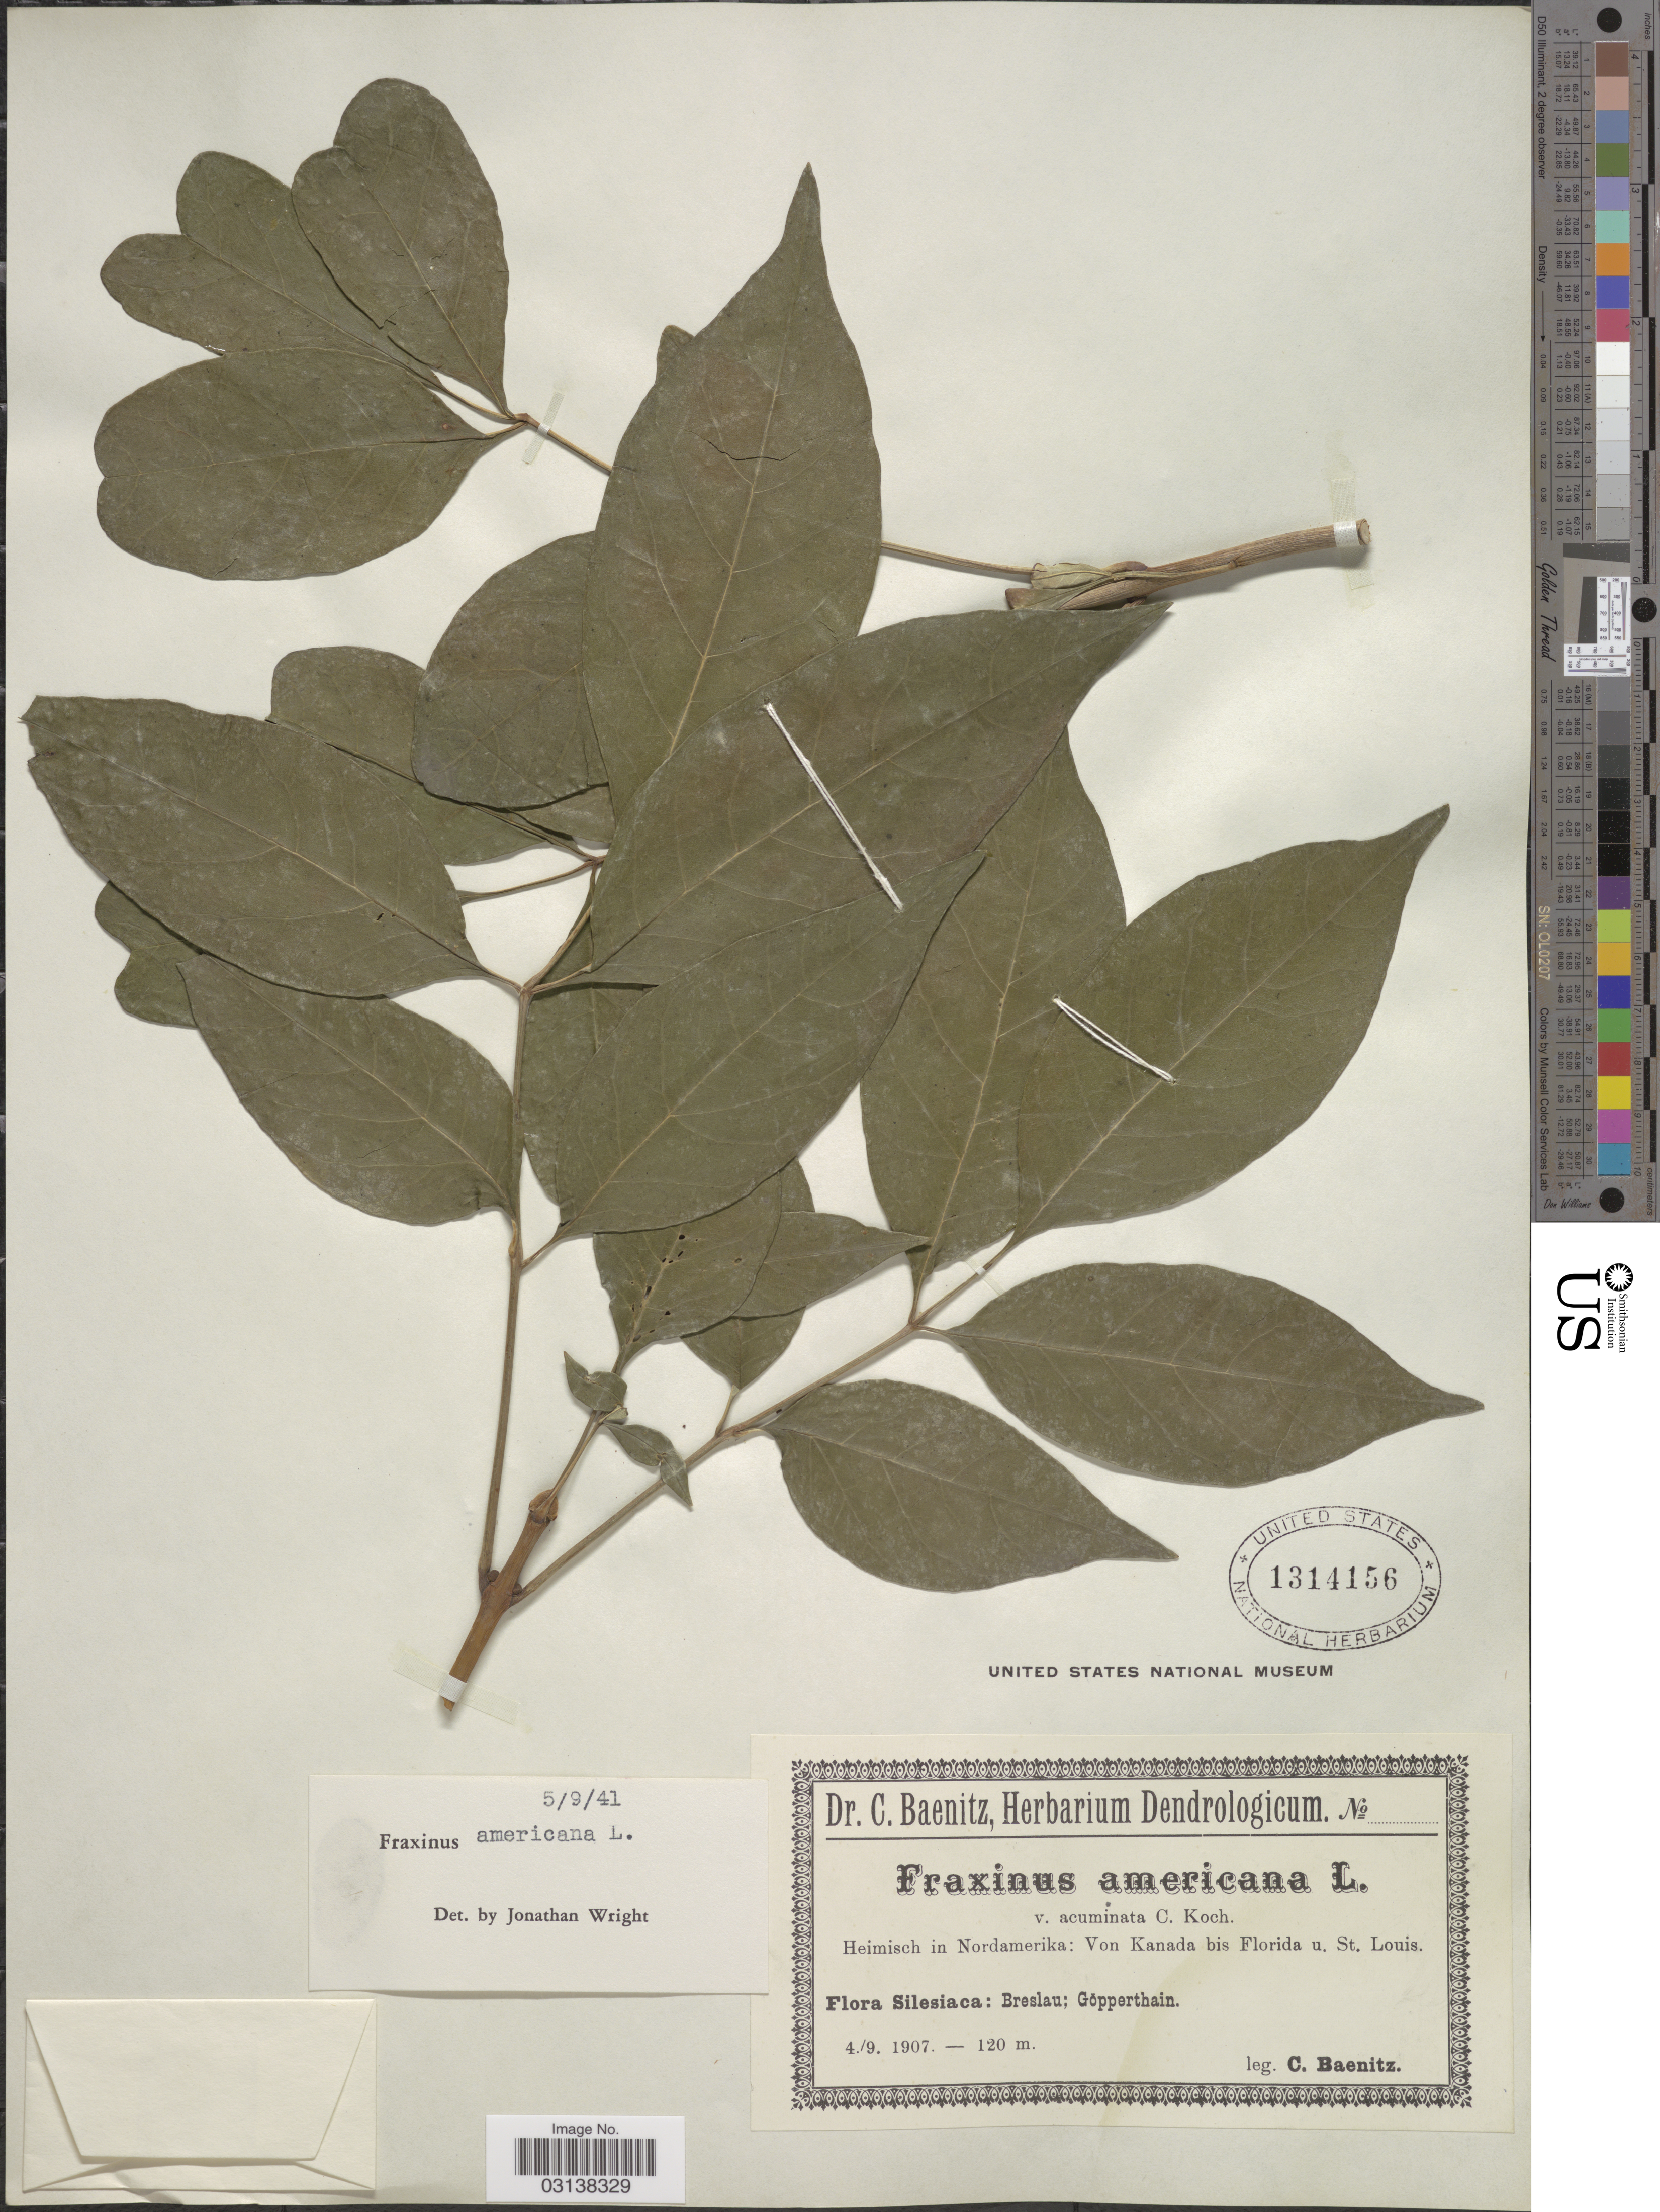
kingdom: Plantae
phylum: Tracheophyta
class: Magnoliopsida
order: Lamiales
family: Oleaceae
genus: Fraxinus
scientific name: Fraxinus americana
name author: L.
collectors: C. G. Baenitz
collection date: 1907-09-04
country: Poland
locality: Silesiaca: Breslau; Göpperthain.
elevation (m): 120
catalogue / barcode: US 1314156